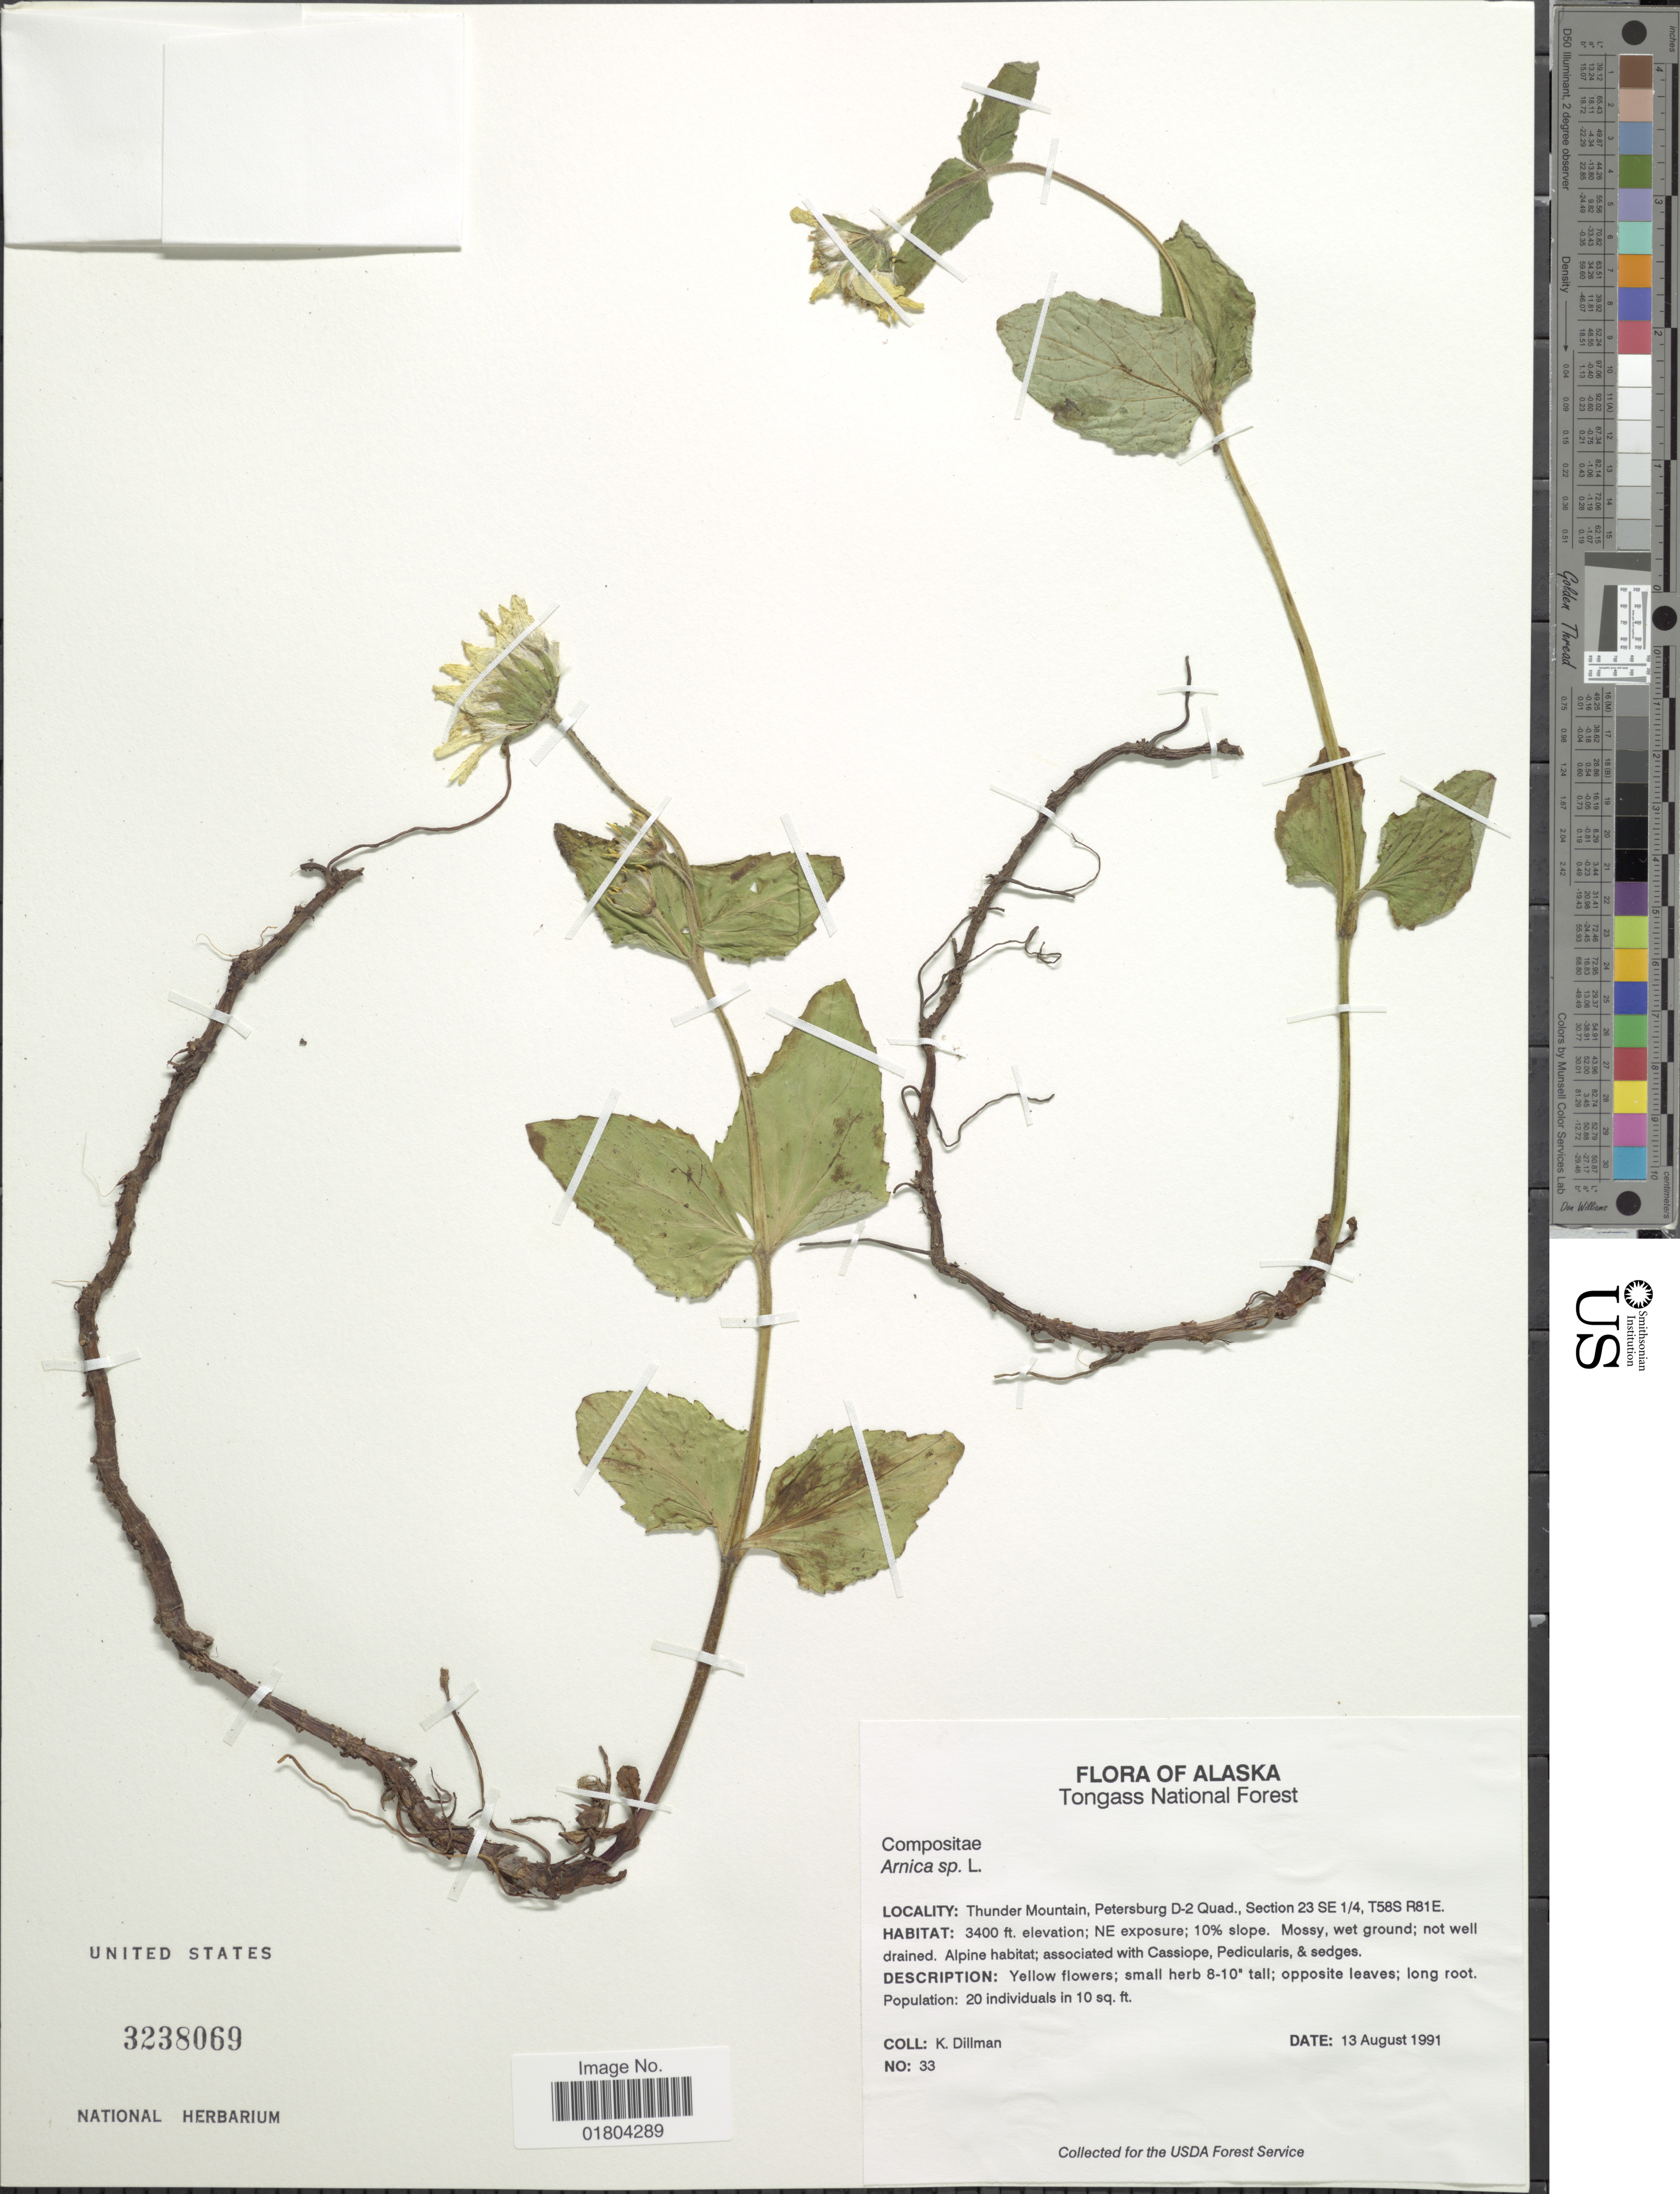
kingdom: Plantae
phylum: Tracheophyta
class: Magnoliopsida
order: Asterales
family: Asteraceae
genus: Arnica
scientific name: Arnica sp.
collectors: K. Dillman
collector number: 33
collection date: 1991-08-13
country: United States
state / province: Alaska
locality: Thunder Mountain, Petersburg D-2 Quad., Section 23 SE ¼, T58S R81E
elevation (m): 1036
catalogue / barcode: US 3238069